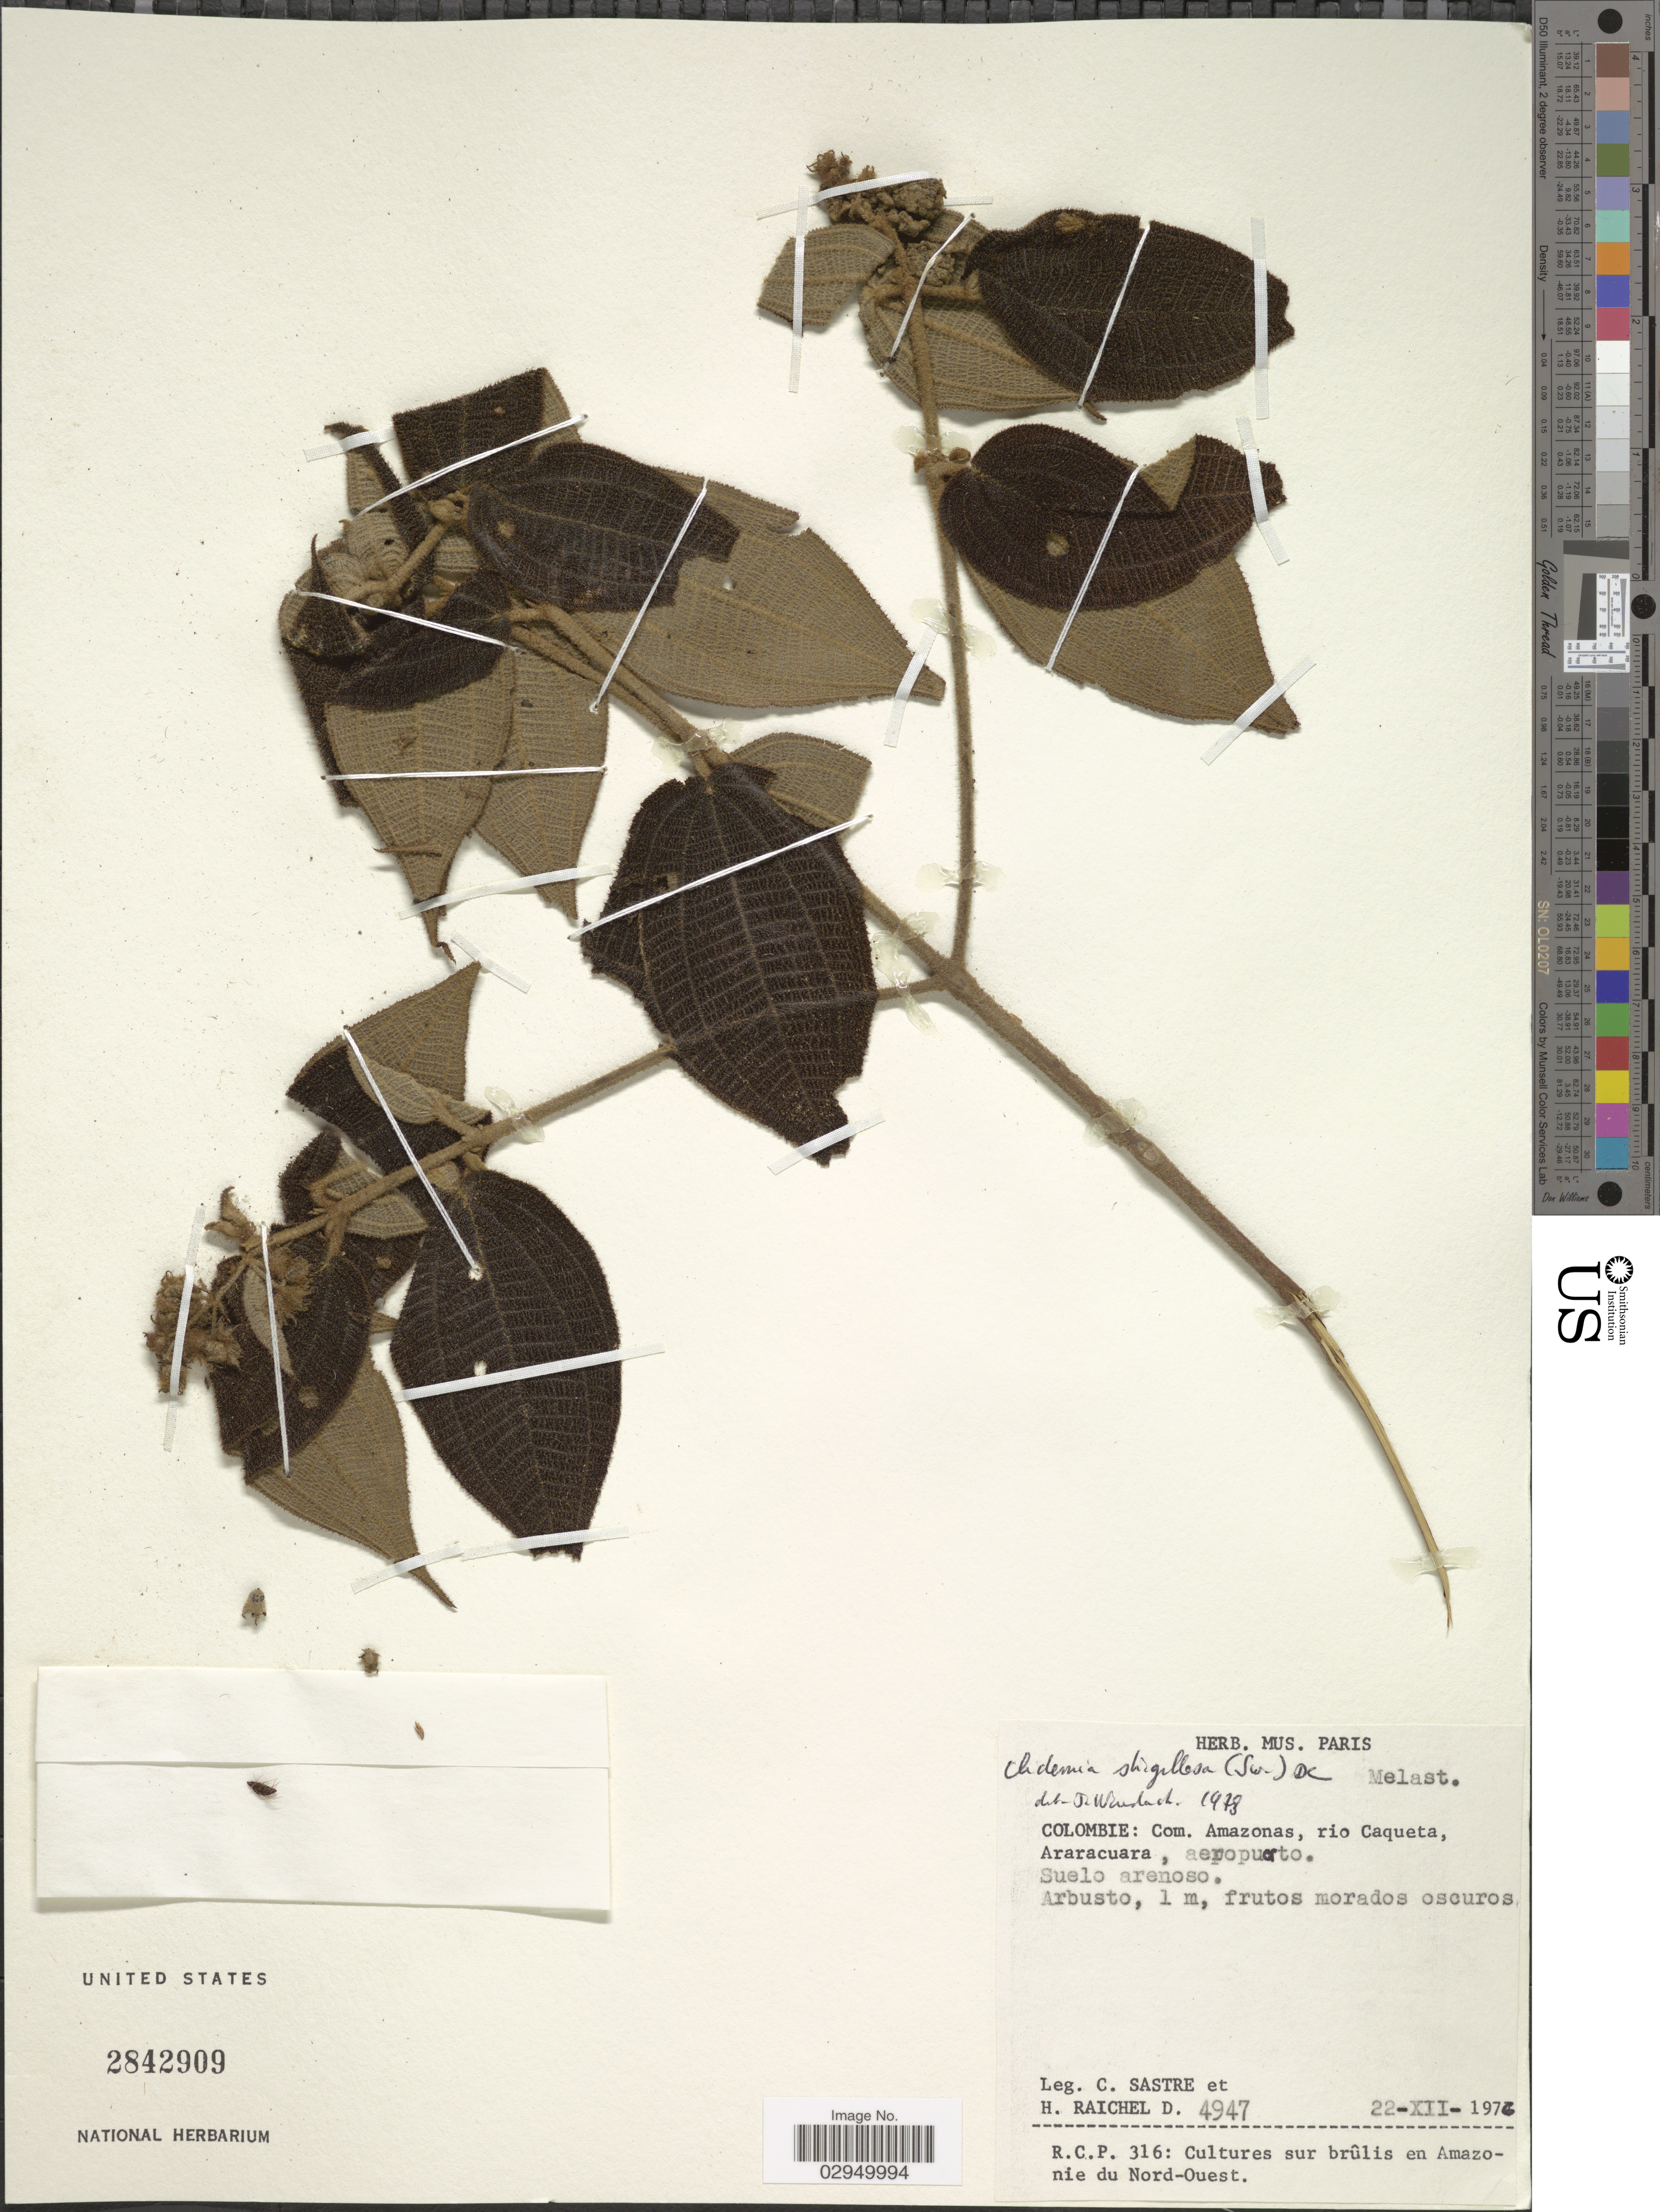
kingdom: Plantae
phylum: Tracheophyta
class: Magnoliopsida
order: Myrtales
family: Melastomataceae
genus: Clidemia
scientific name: Clidemia strigillosa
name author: (Sw.) DC.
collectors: C. Sastre & H. Raichel D.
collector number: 4947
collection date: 1976-12-22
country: Colombia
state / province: Amazônas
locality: Com. Amazonas, rio Caqueta, Araracuara.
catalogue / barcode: US 2842909